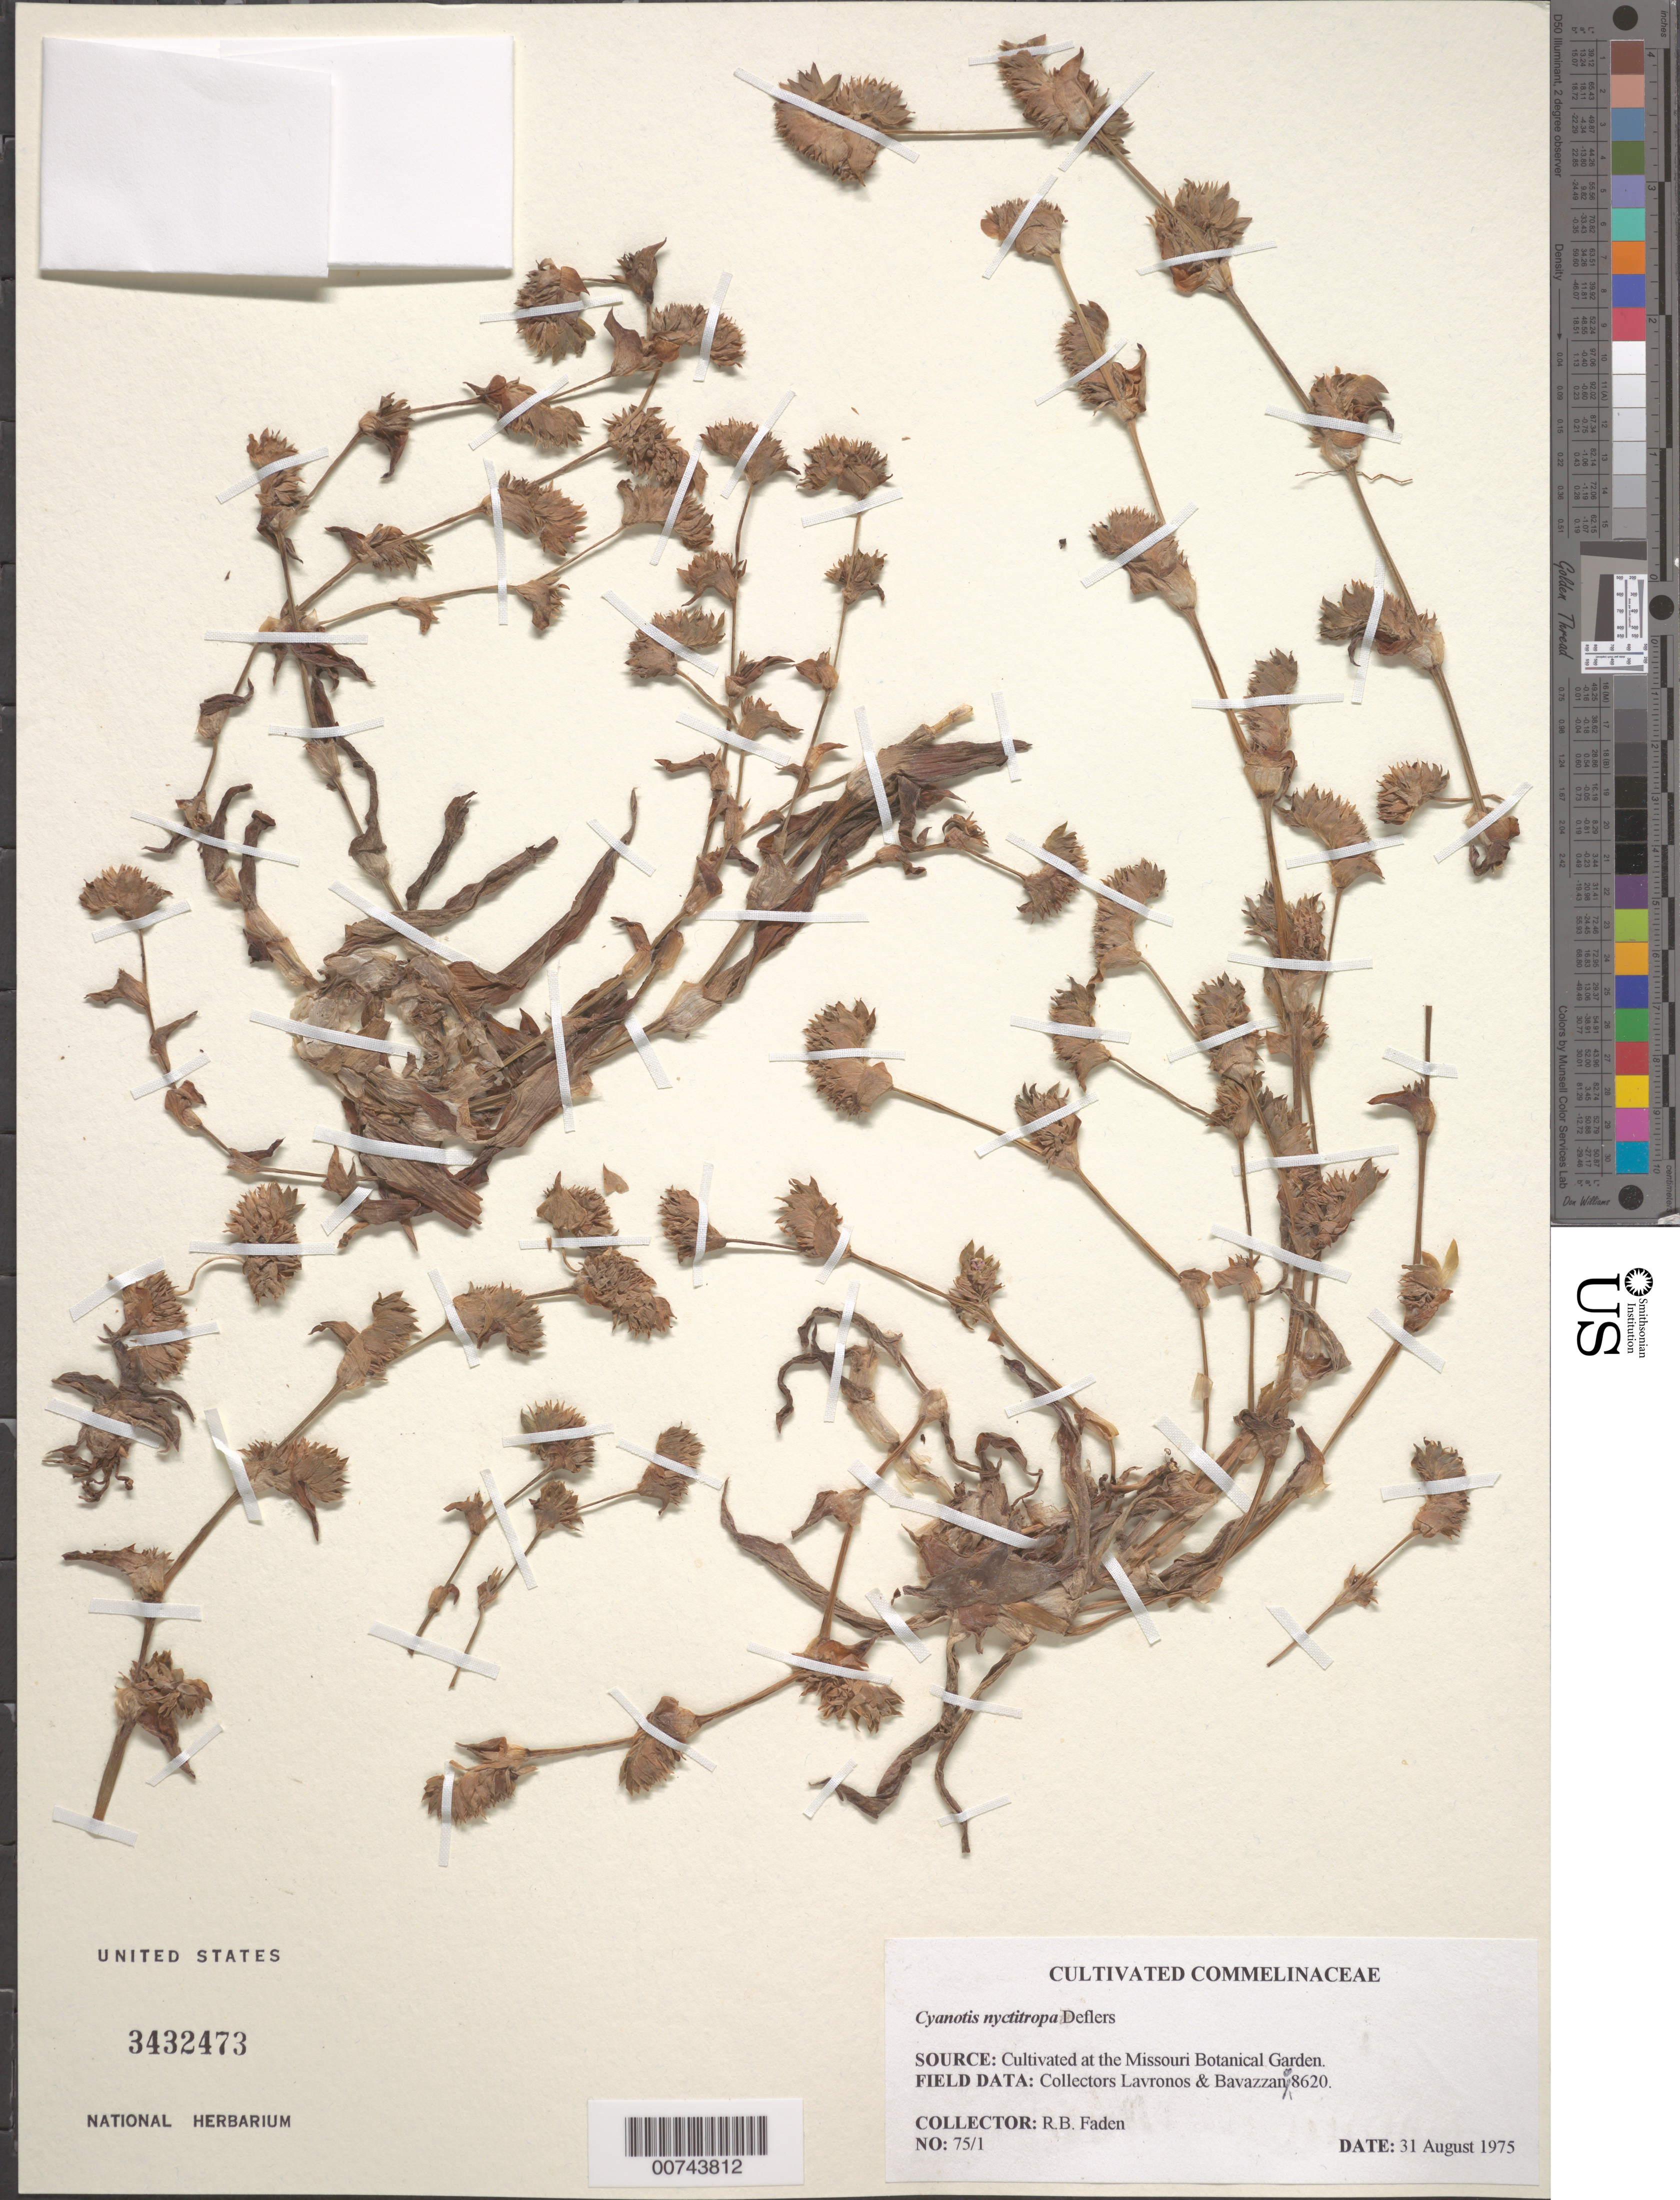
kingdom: Plantae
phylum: Tracheophyta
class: Liliopsida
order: Commelinales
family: Commelinaceae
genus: Cyanotis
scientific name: Cyanotis nyctitropa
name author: Deflers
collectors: R. B. Faden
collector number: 75/1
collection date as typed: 31 Aug 1975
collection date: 1975-08-31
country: United States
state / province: Missouri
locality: Missouri Botanical Garden.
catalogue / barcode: US 3432473